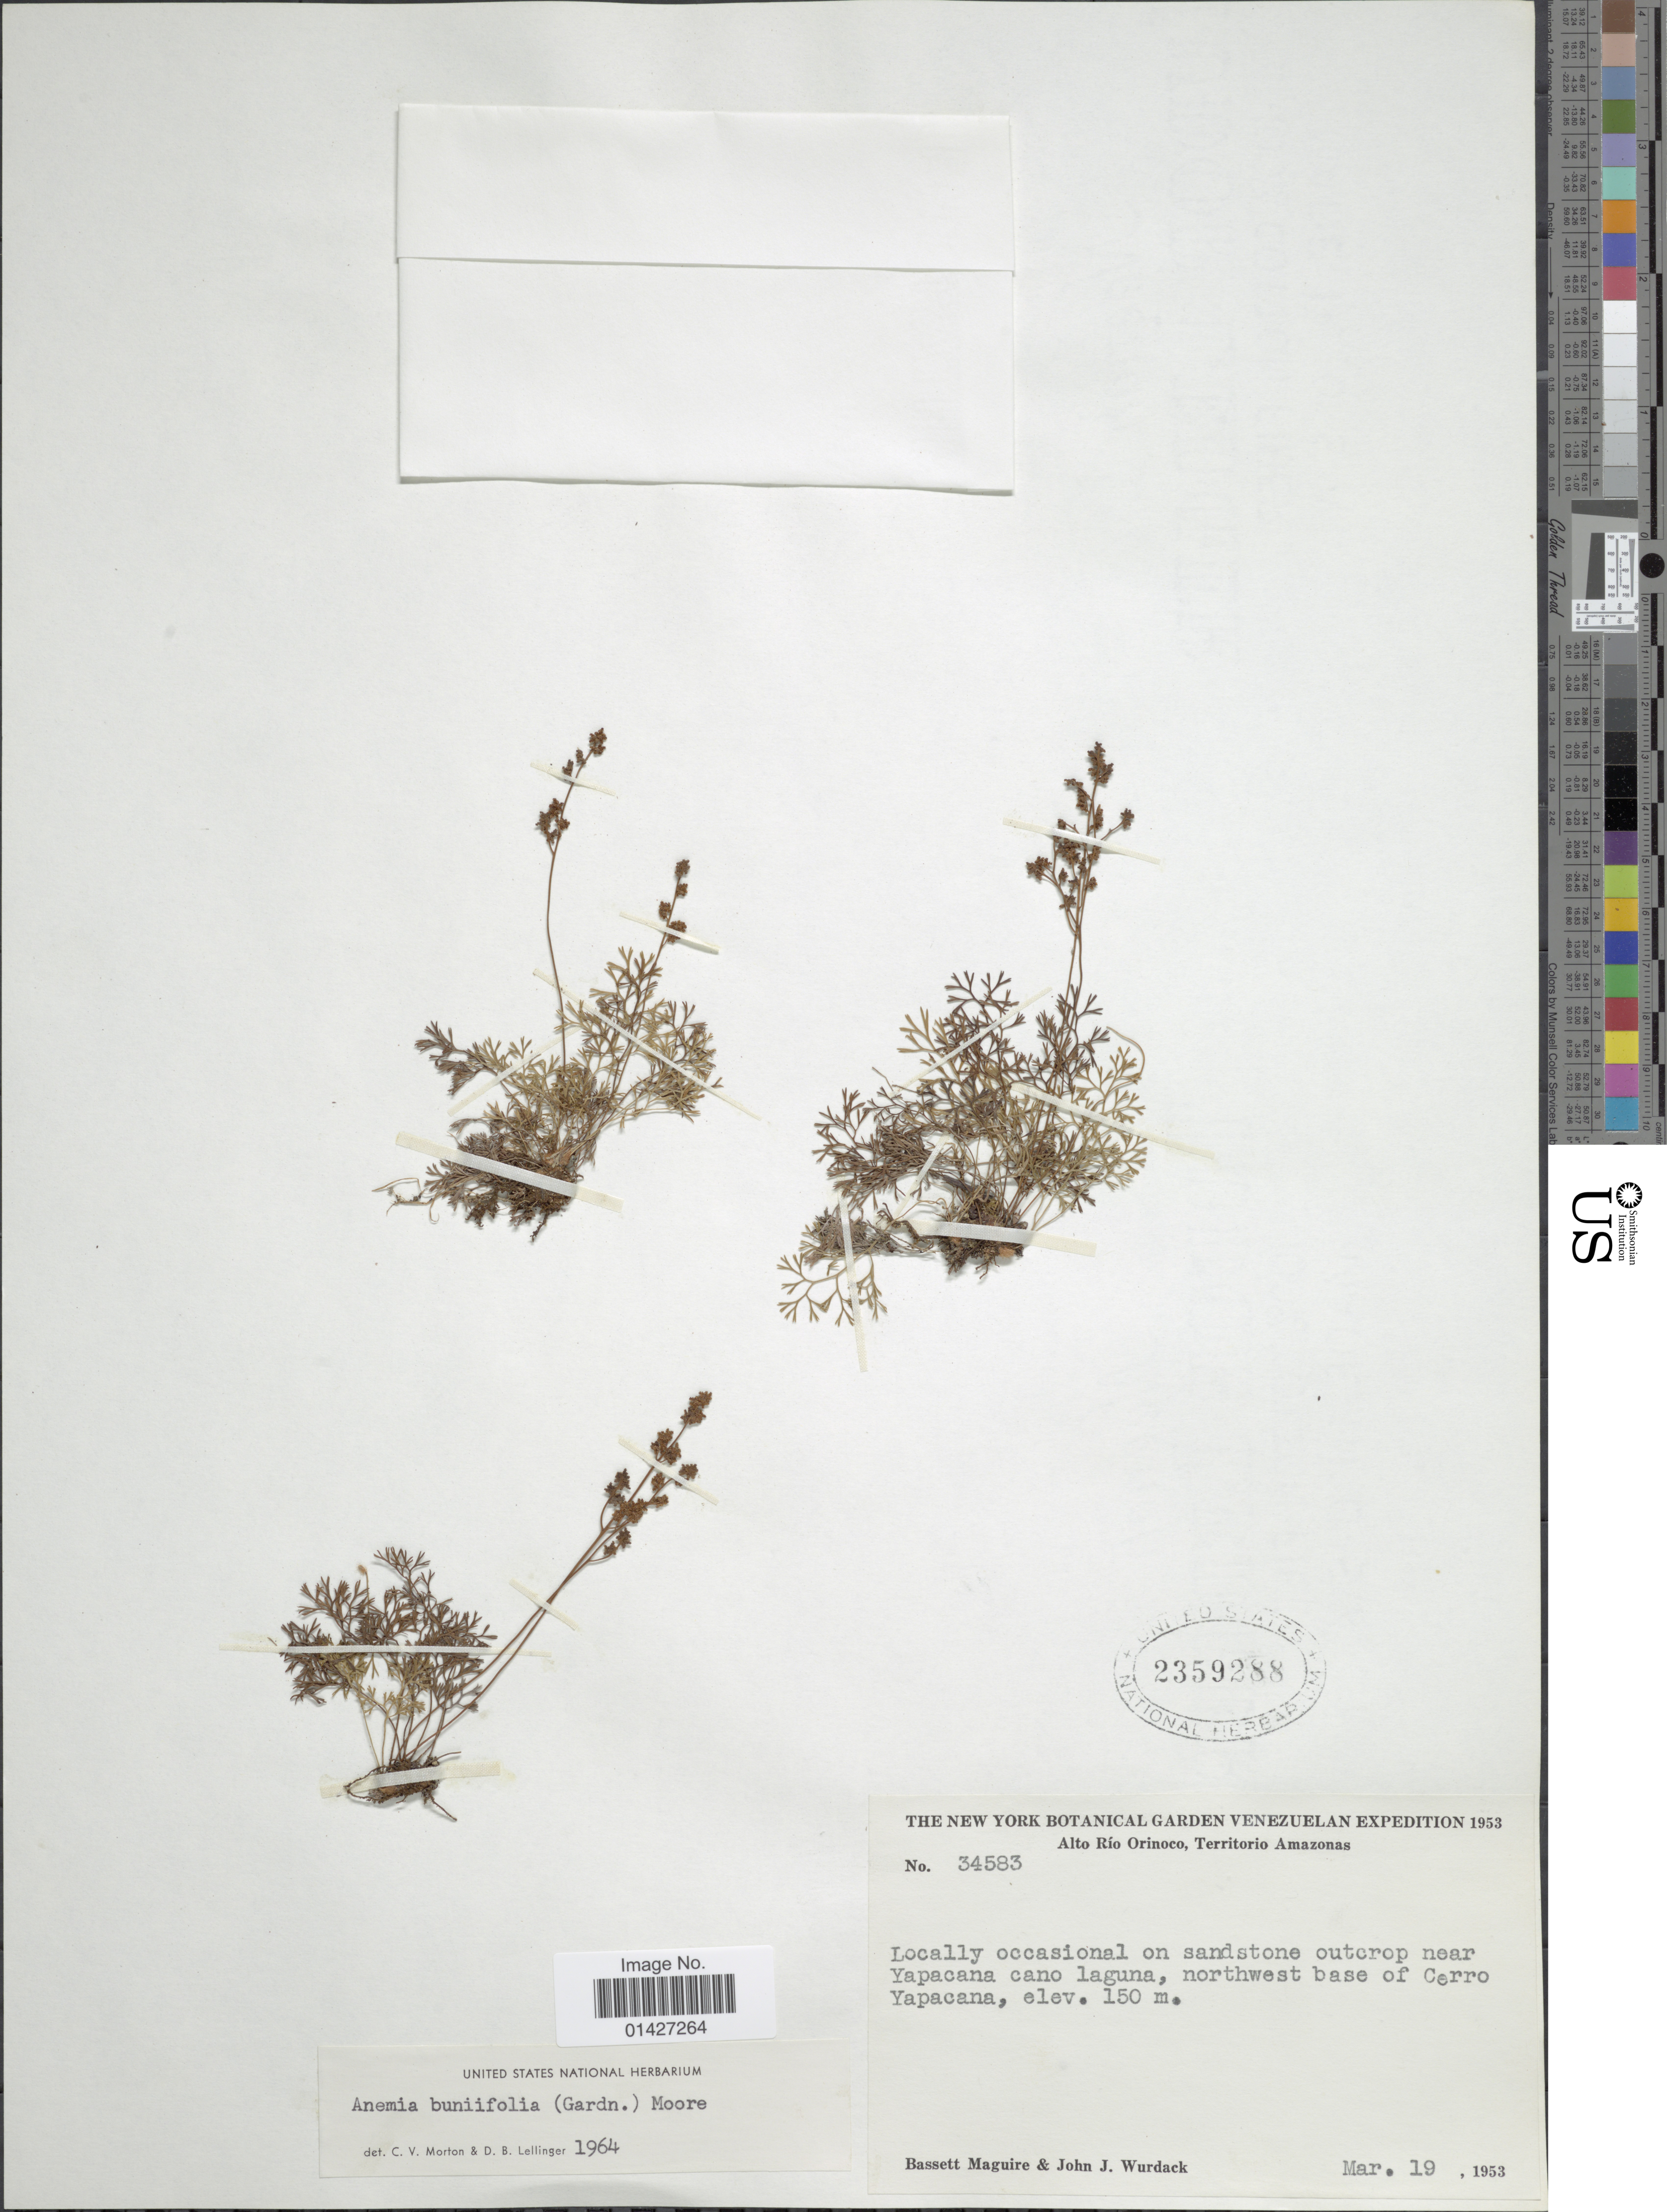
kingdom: Plantae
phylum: Tracheophyta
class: Polypodiopsida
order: Schizaeales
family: Anemiaceae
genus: Anemia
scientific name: Anemia buniifolia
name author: (T. Moore) Gardner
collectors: B. Maguire & J. J. Wurdack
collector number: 34583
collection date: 1953-03-19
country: Venezuela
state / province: Amazonas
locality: Alto Río Orinoco, Territorio Amazonas. Locally occasional on sandstone outcrop near Yapacana cano lugano, northwest base of Cerro Yapacana.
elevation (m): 150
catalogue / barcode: US 2359288